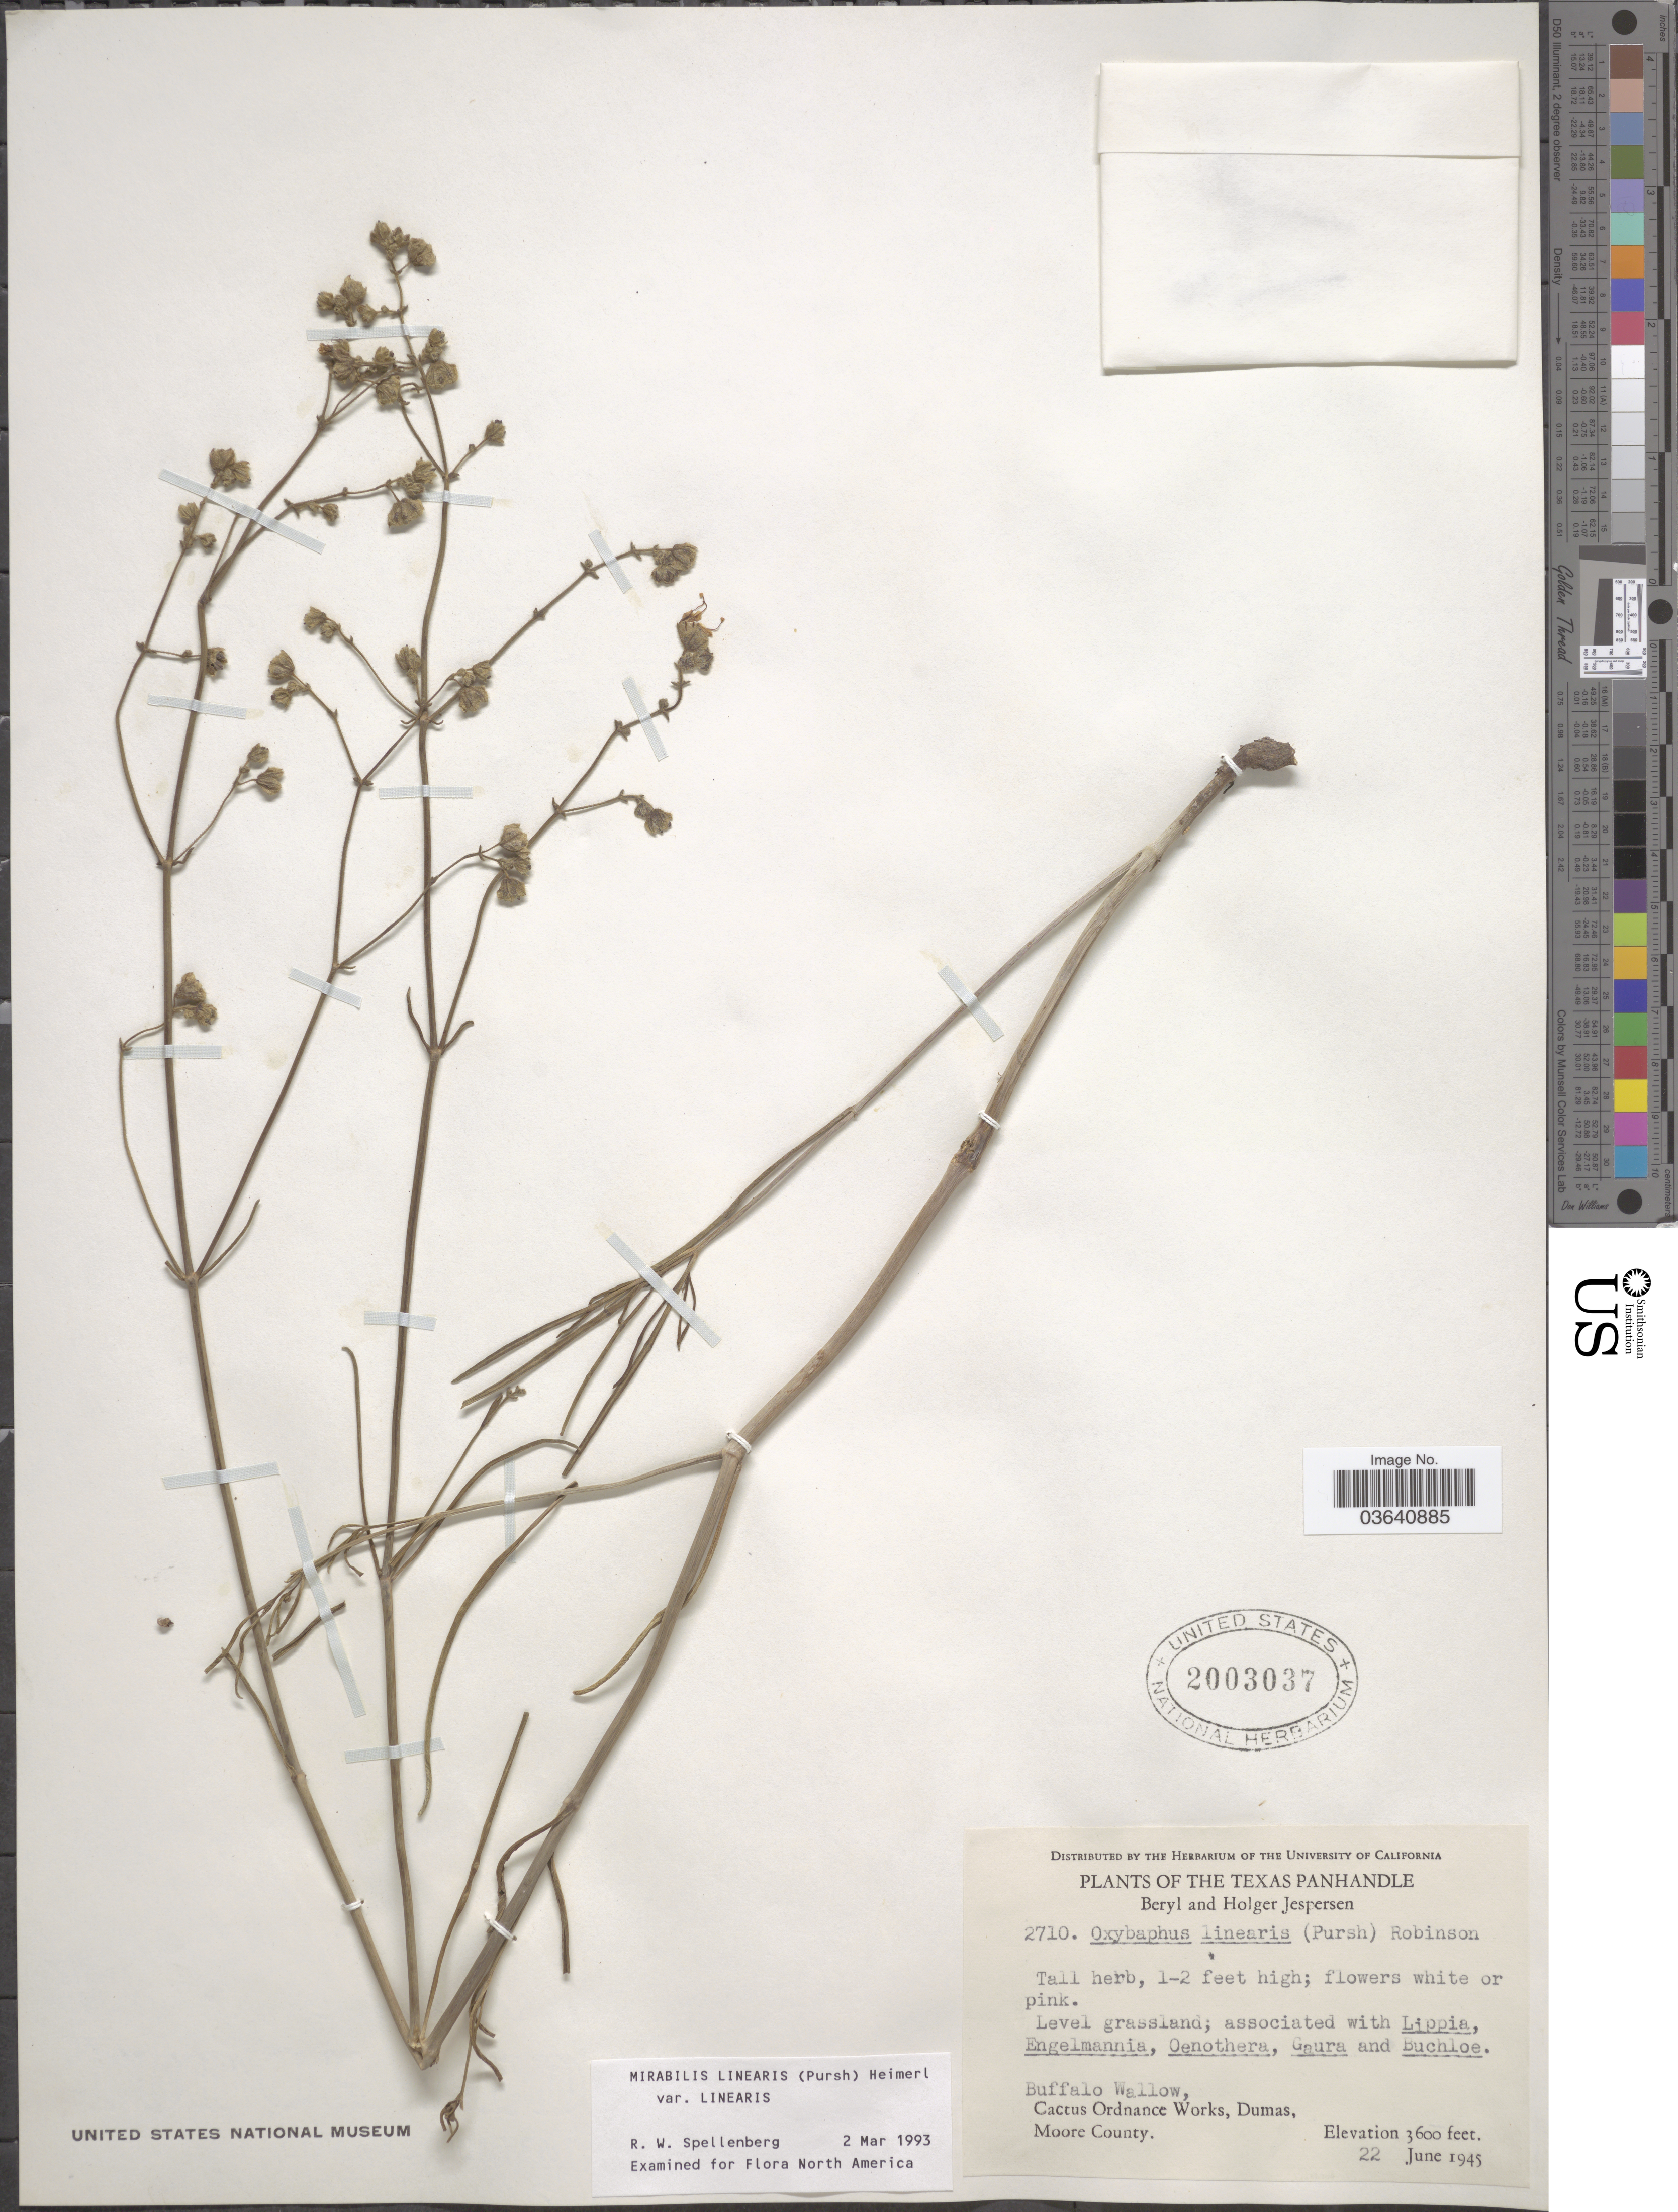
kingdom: Plantae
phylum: Tracheophyta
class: Magnoliopsida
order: Caryophyllales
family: Nyctaginaceae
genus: Mirabilis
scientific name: Mirabilis linearis var. linearis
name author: (Pursh) Heimerl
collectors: B. Jespersen & H. Jespersen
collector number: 2710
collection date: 1945-06-22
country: United States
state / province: Texas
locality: Buffalo Wallow, Cactus Ordnance Works, Dumas, Moore County.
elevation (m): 1097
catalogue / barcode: US 2003037